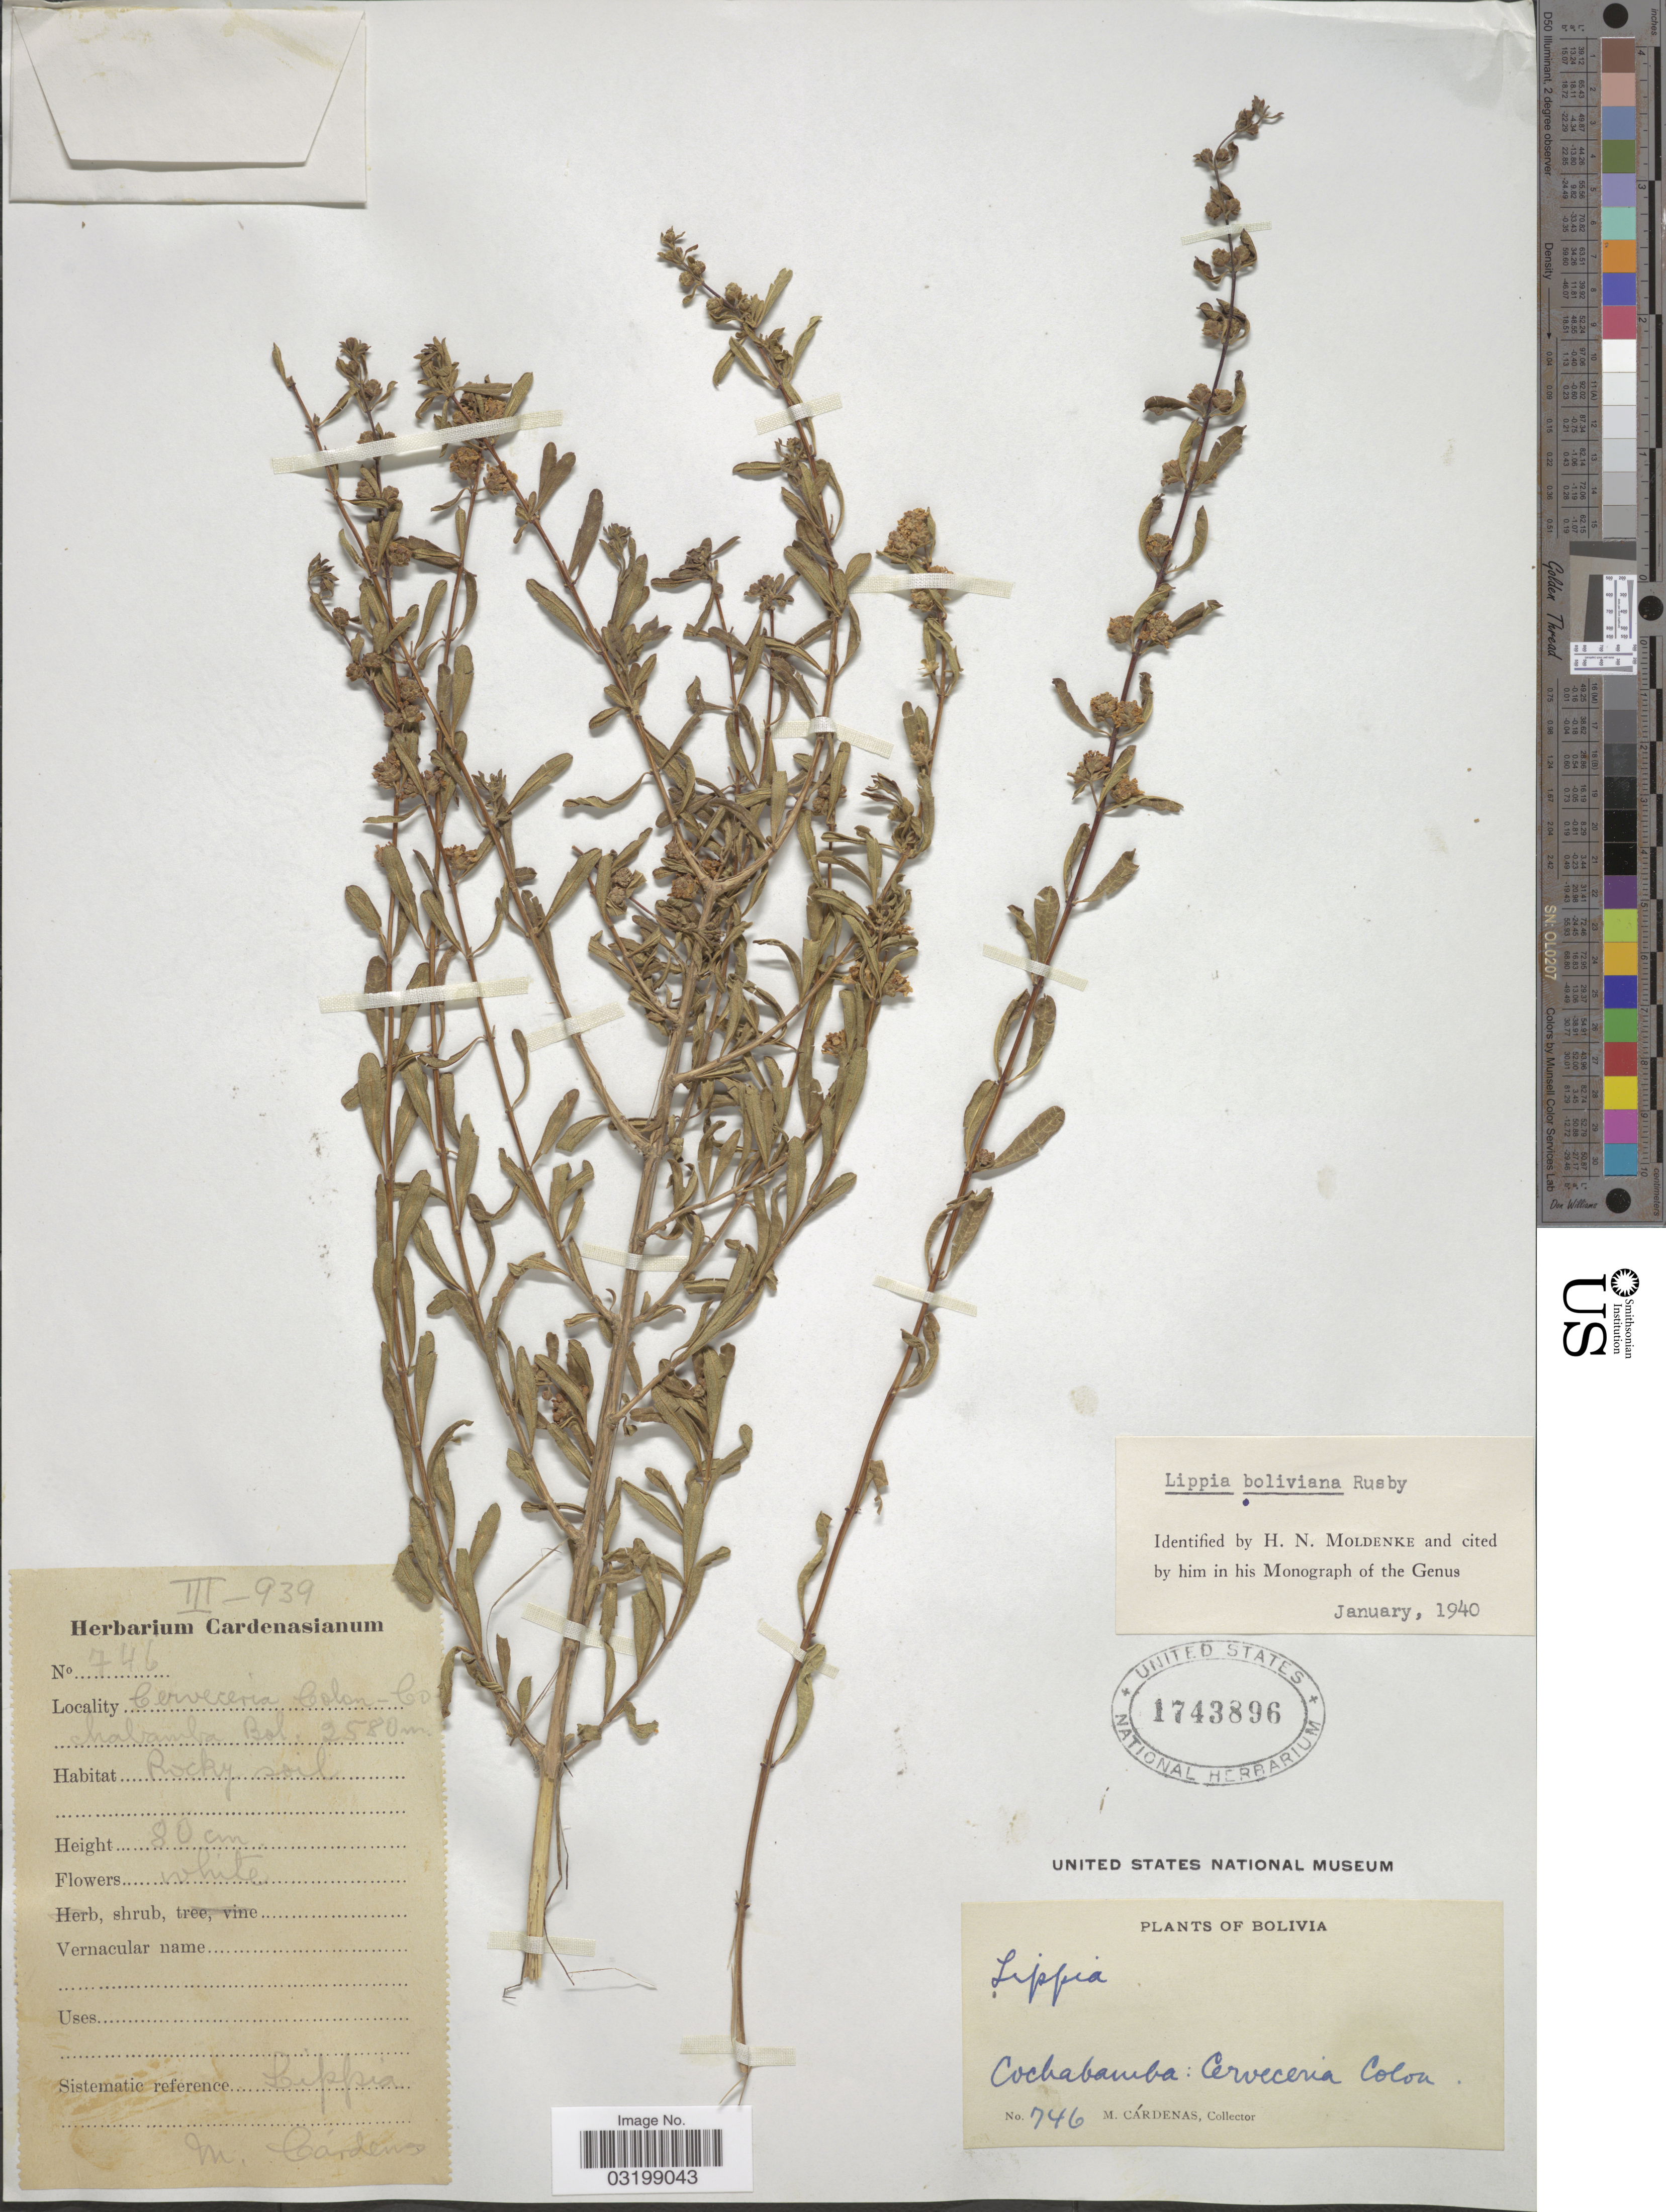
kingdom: Plantae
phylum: Tracheophyta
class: Magnoliopsida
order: Lamiales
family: Verbenaceae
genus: Lippia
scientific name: Lippia integrifolia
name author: (Griseb.) Hieron.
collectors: M. Cárdenas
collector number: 746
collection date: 1939-03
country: Bolivia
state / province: Cochabamba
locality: Cerveceria Colon.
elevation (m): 2580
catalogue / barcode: US 1743896